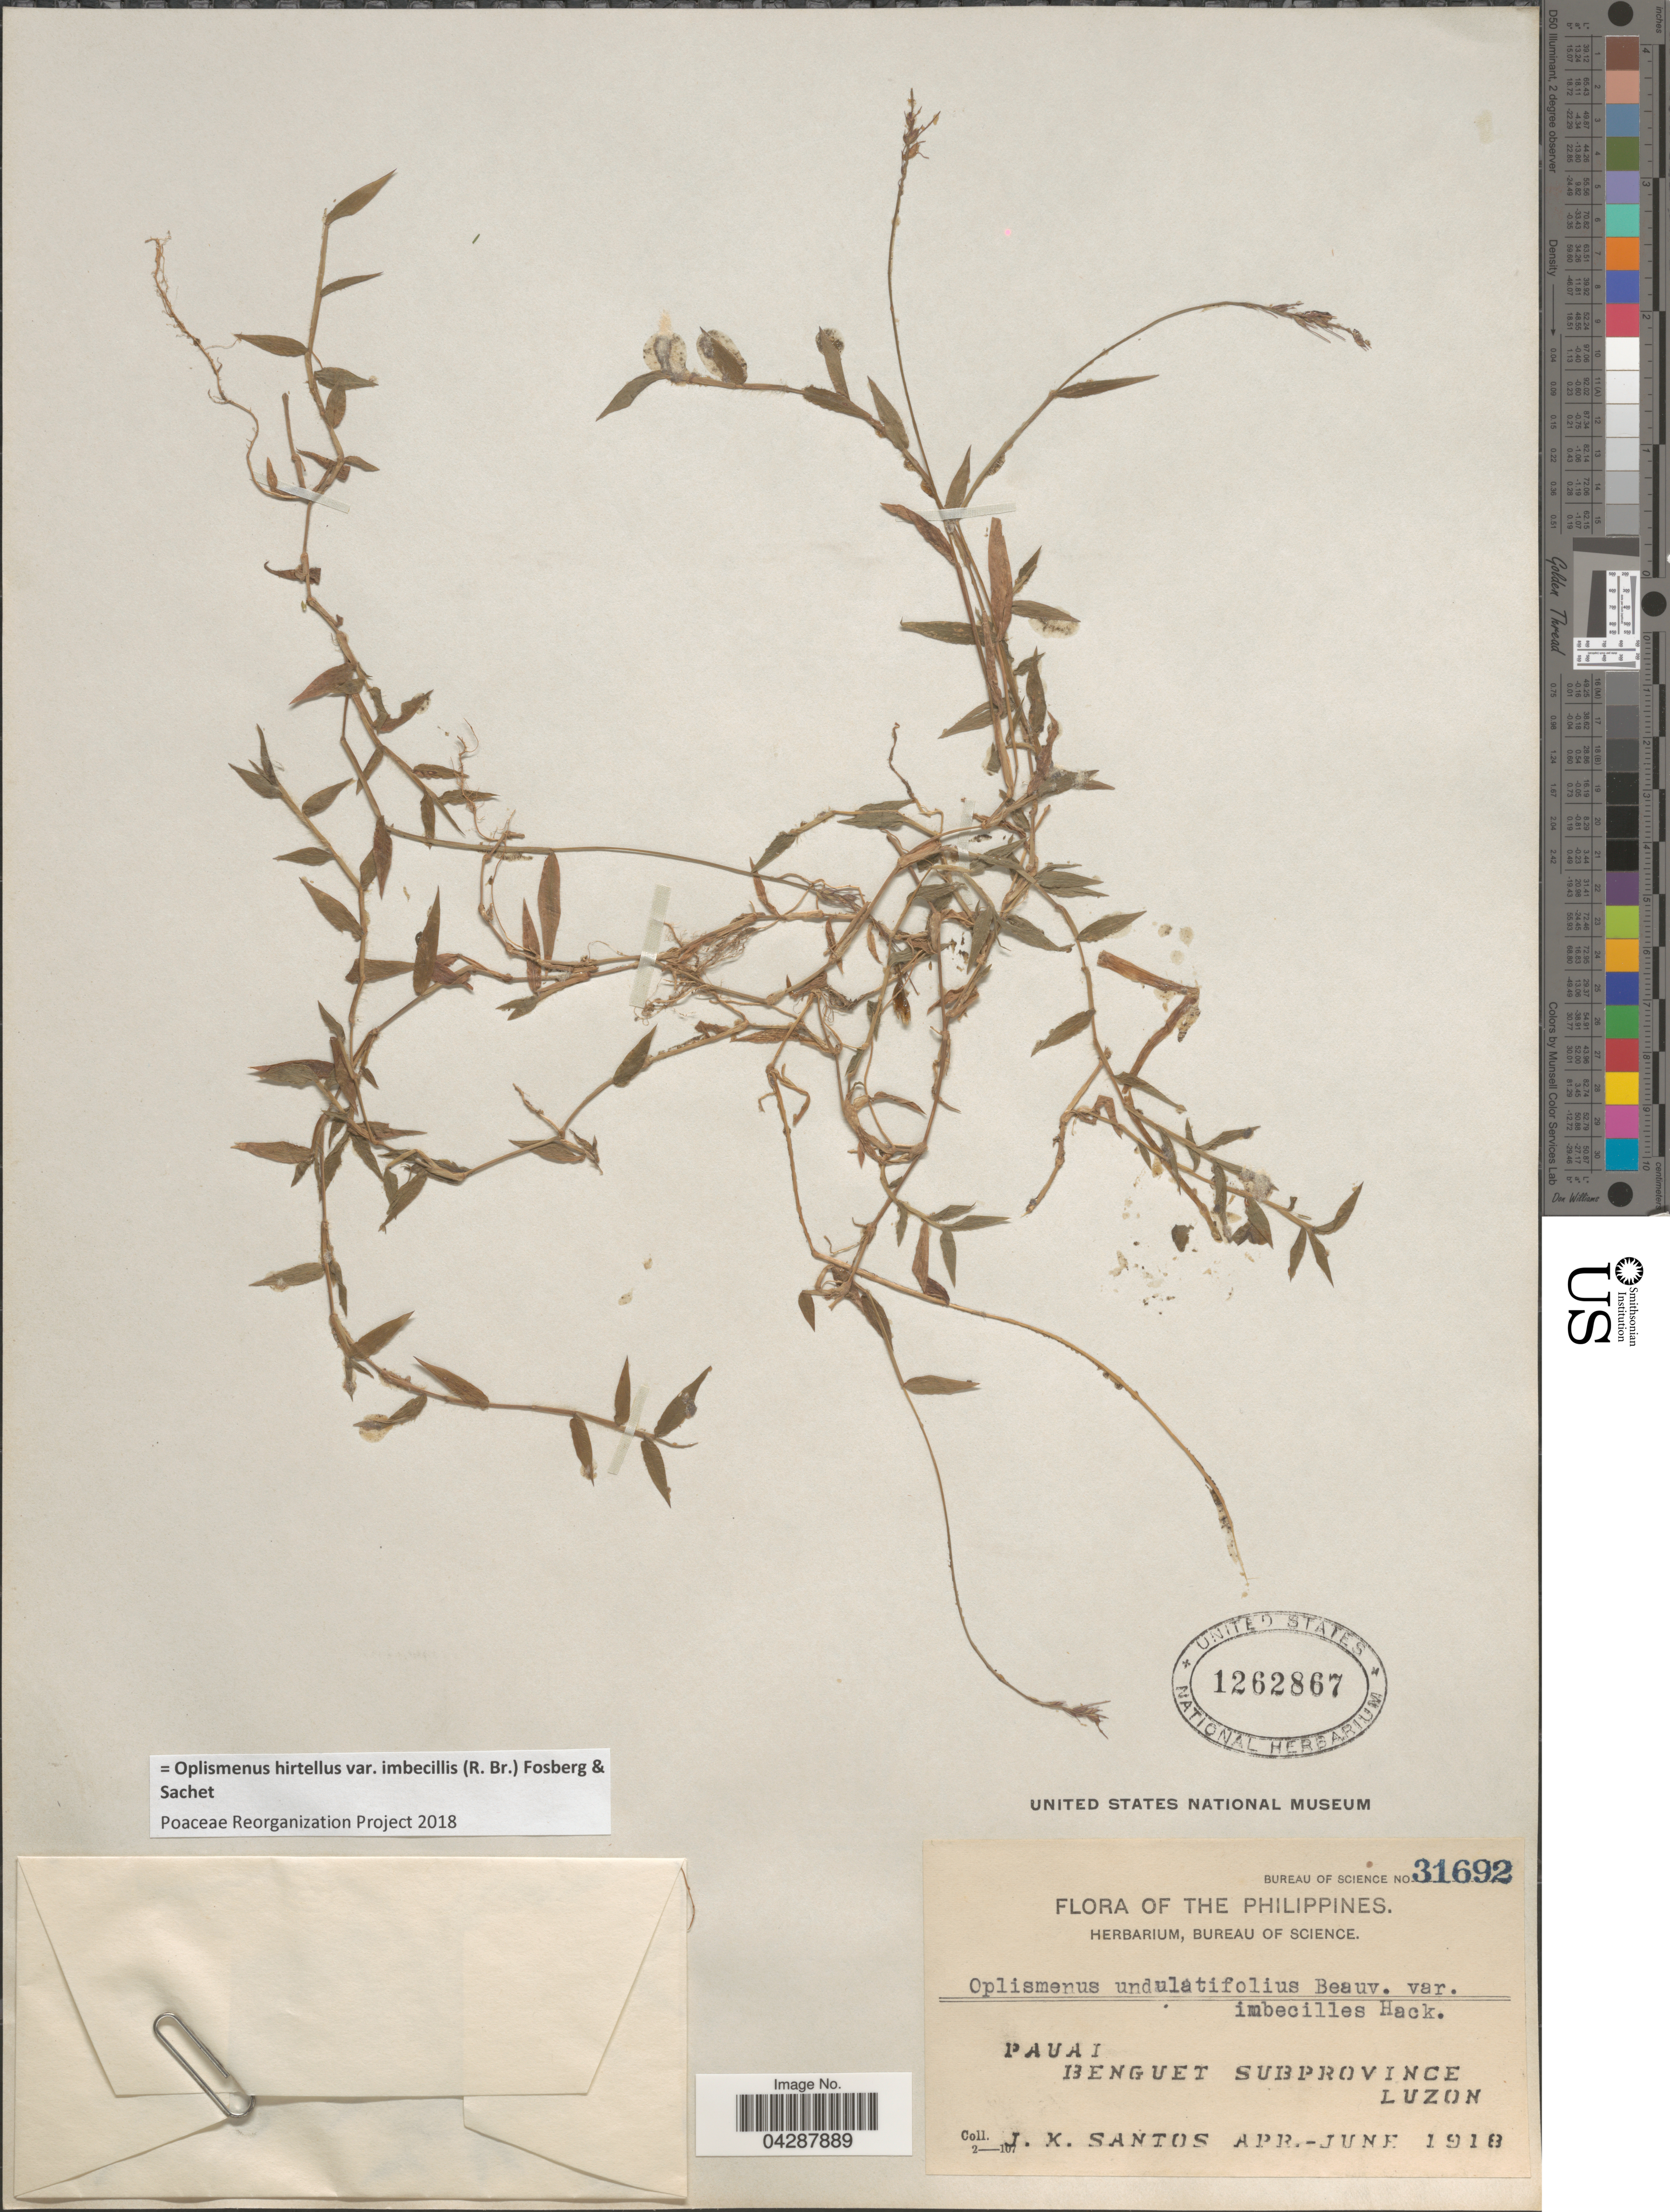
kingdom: Plantae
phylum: Tracheophyta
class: Liliopsida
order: Poales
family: Poaceae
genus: Oplismenus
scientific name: Oplismenus hirtellus var. imbecillis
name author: (R. Br.) Fosberg & Sachet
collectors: J. K. Santos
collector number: Bureau of Science 31692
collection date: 1918-04/1918-06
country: Philippines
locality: Pauai. Benguet Subprovince Luzon.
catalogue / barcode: US 1262867